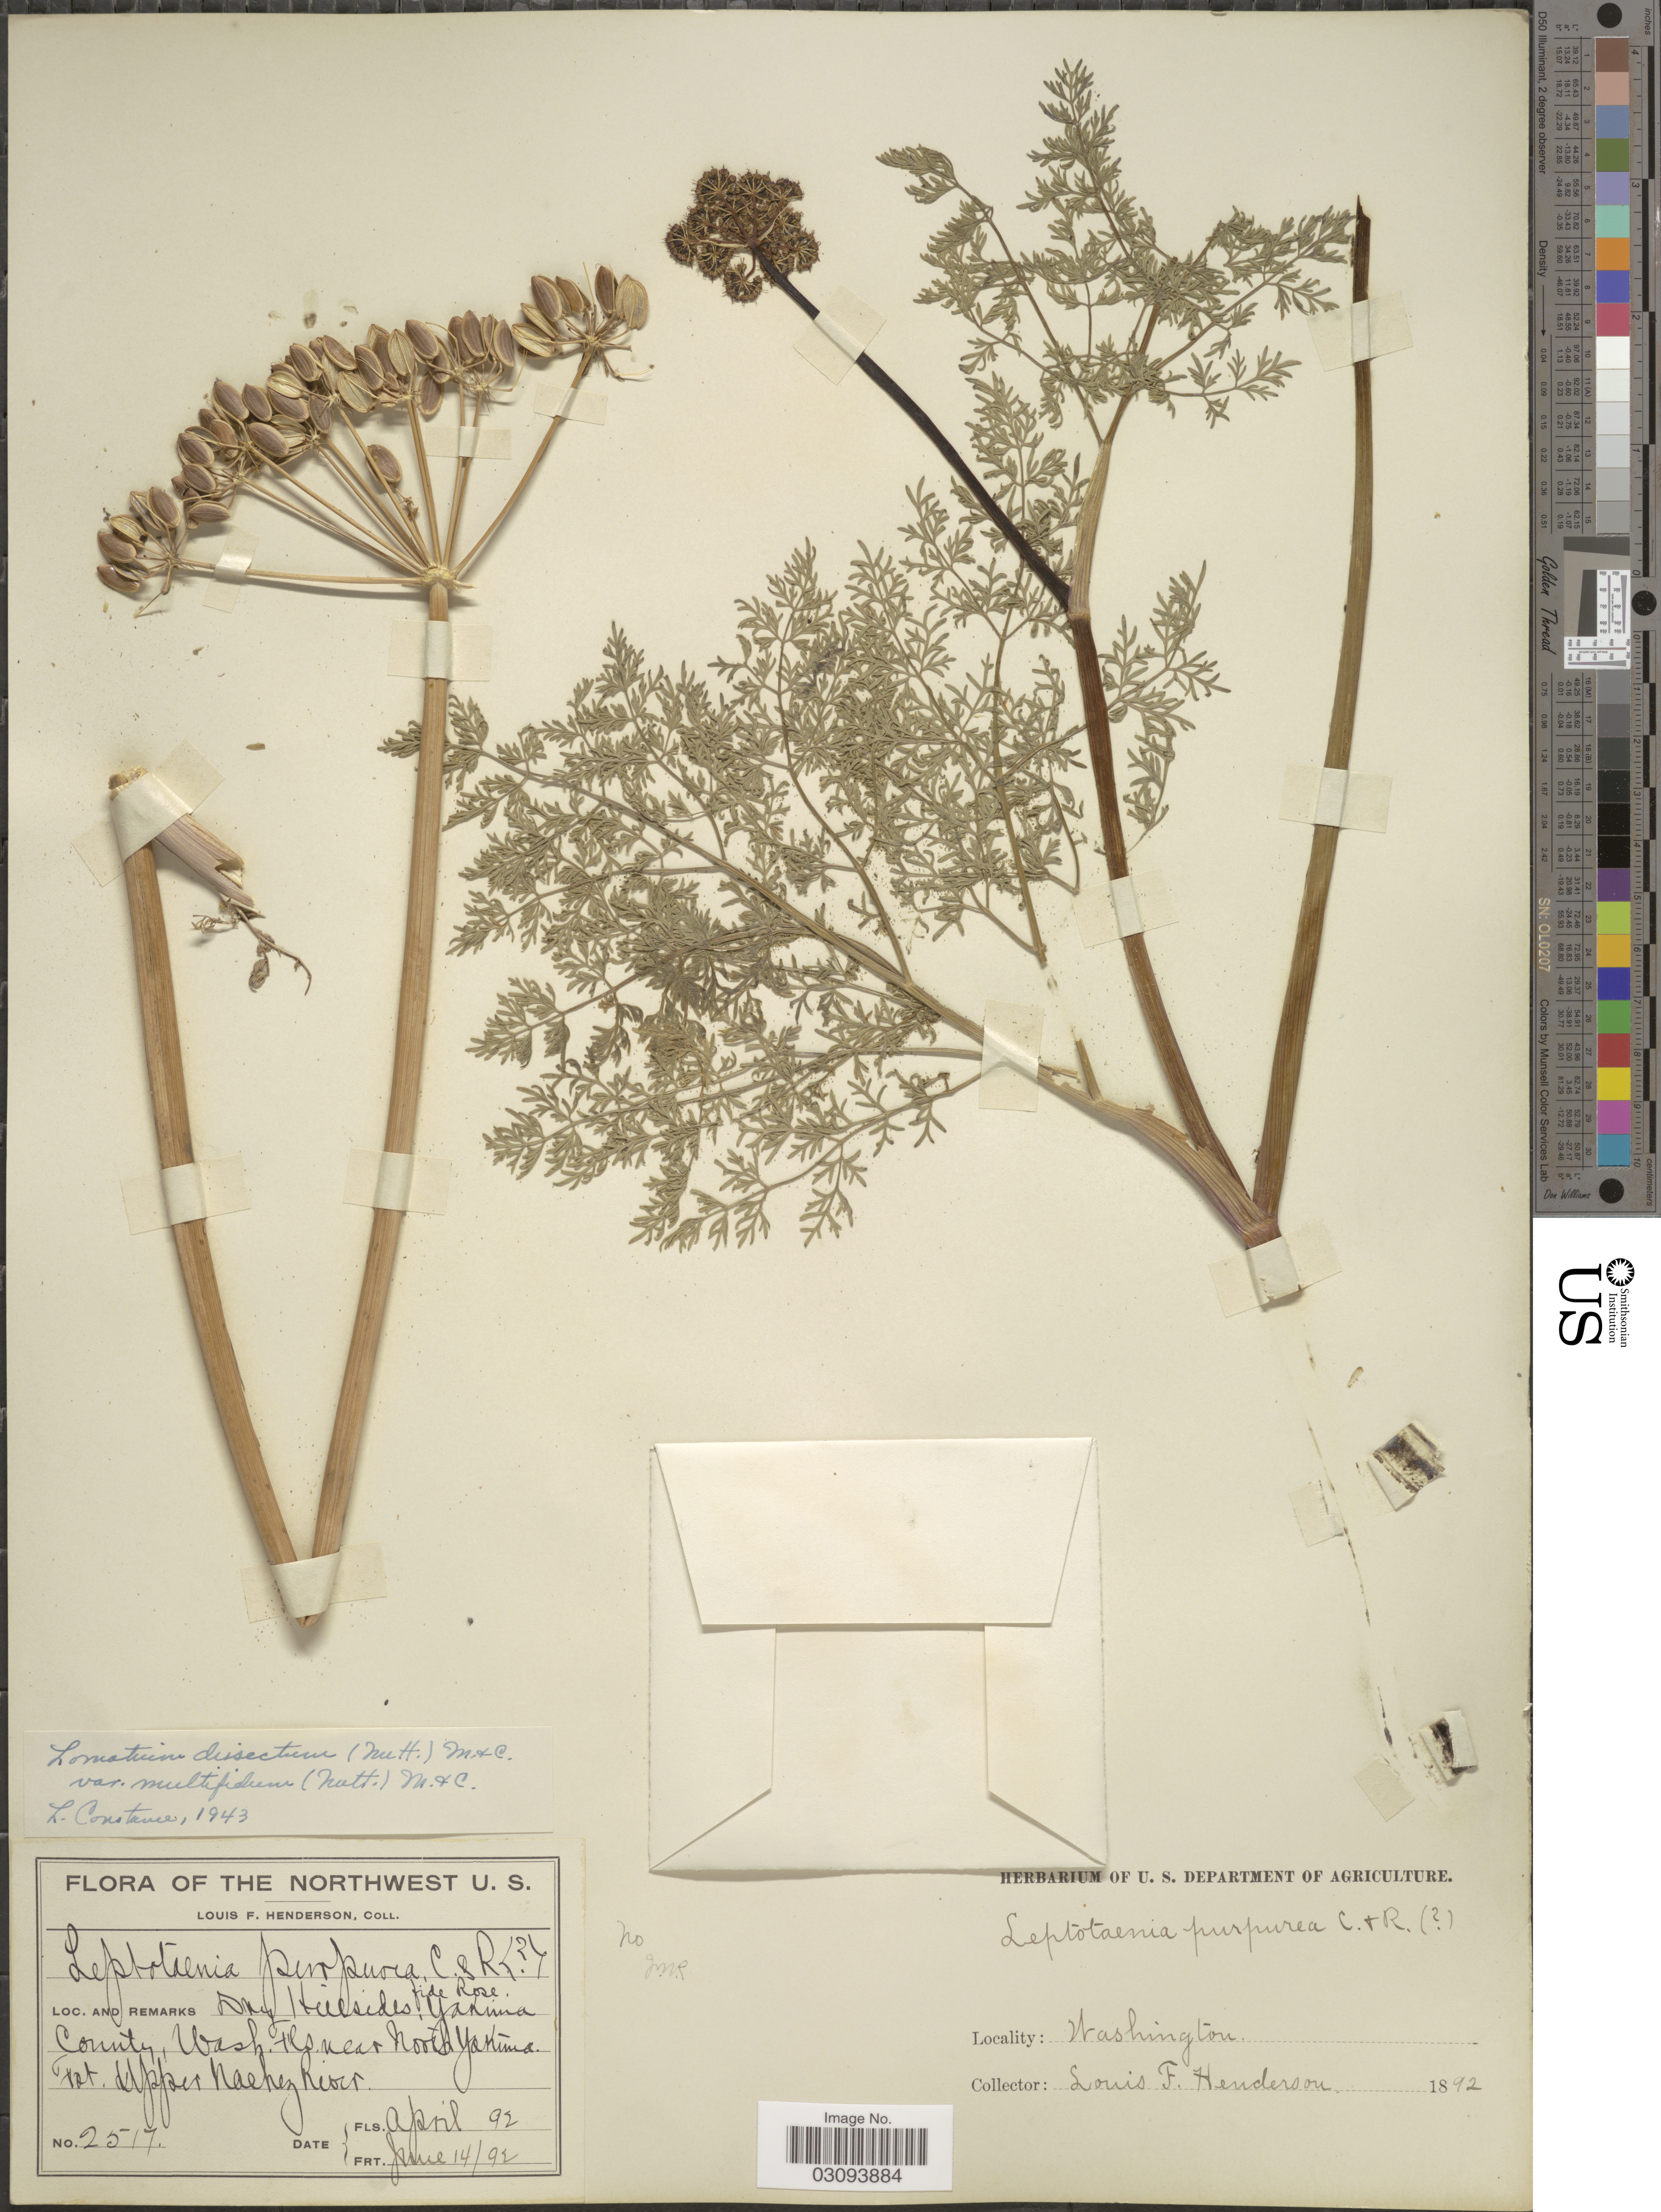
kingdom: Plantae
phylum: Tracheophyta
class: Magnoliopsida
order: Apiales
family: Apiaceae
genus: Lomatium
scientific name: Lomatium dissectum var. multifidum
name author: (Nutt.) Mathias & Constance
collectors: L. Henderson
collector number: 2517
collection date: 1892-04/1892-06-14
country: United States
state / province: Washington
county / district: Yakima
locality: Yanma County. Fls. near North Yakima. Frt. Upper Nachez River.